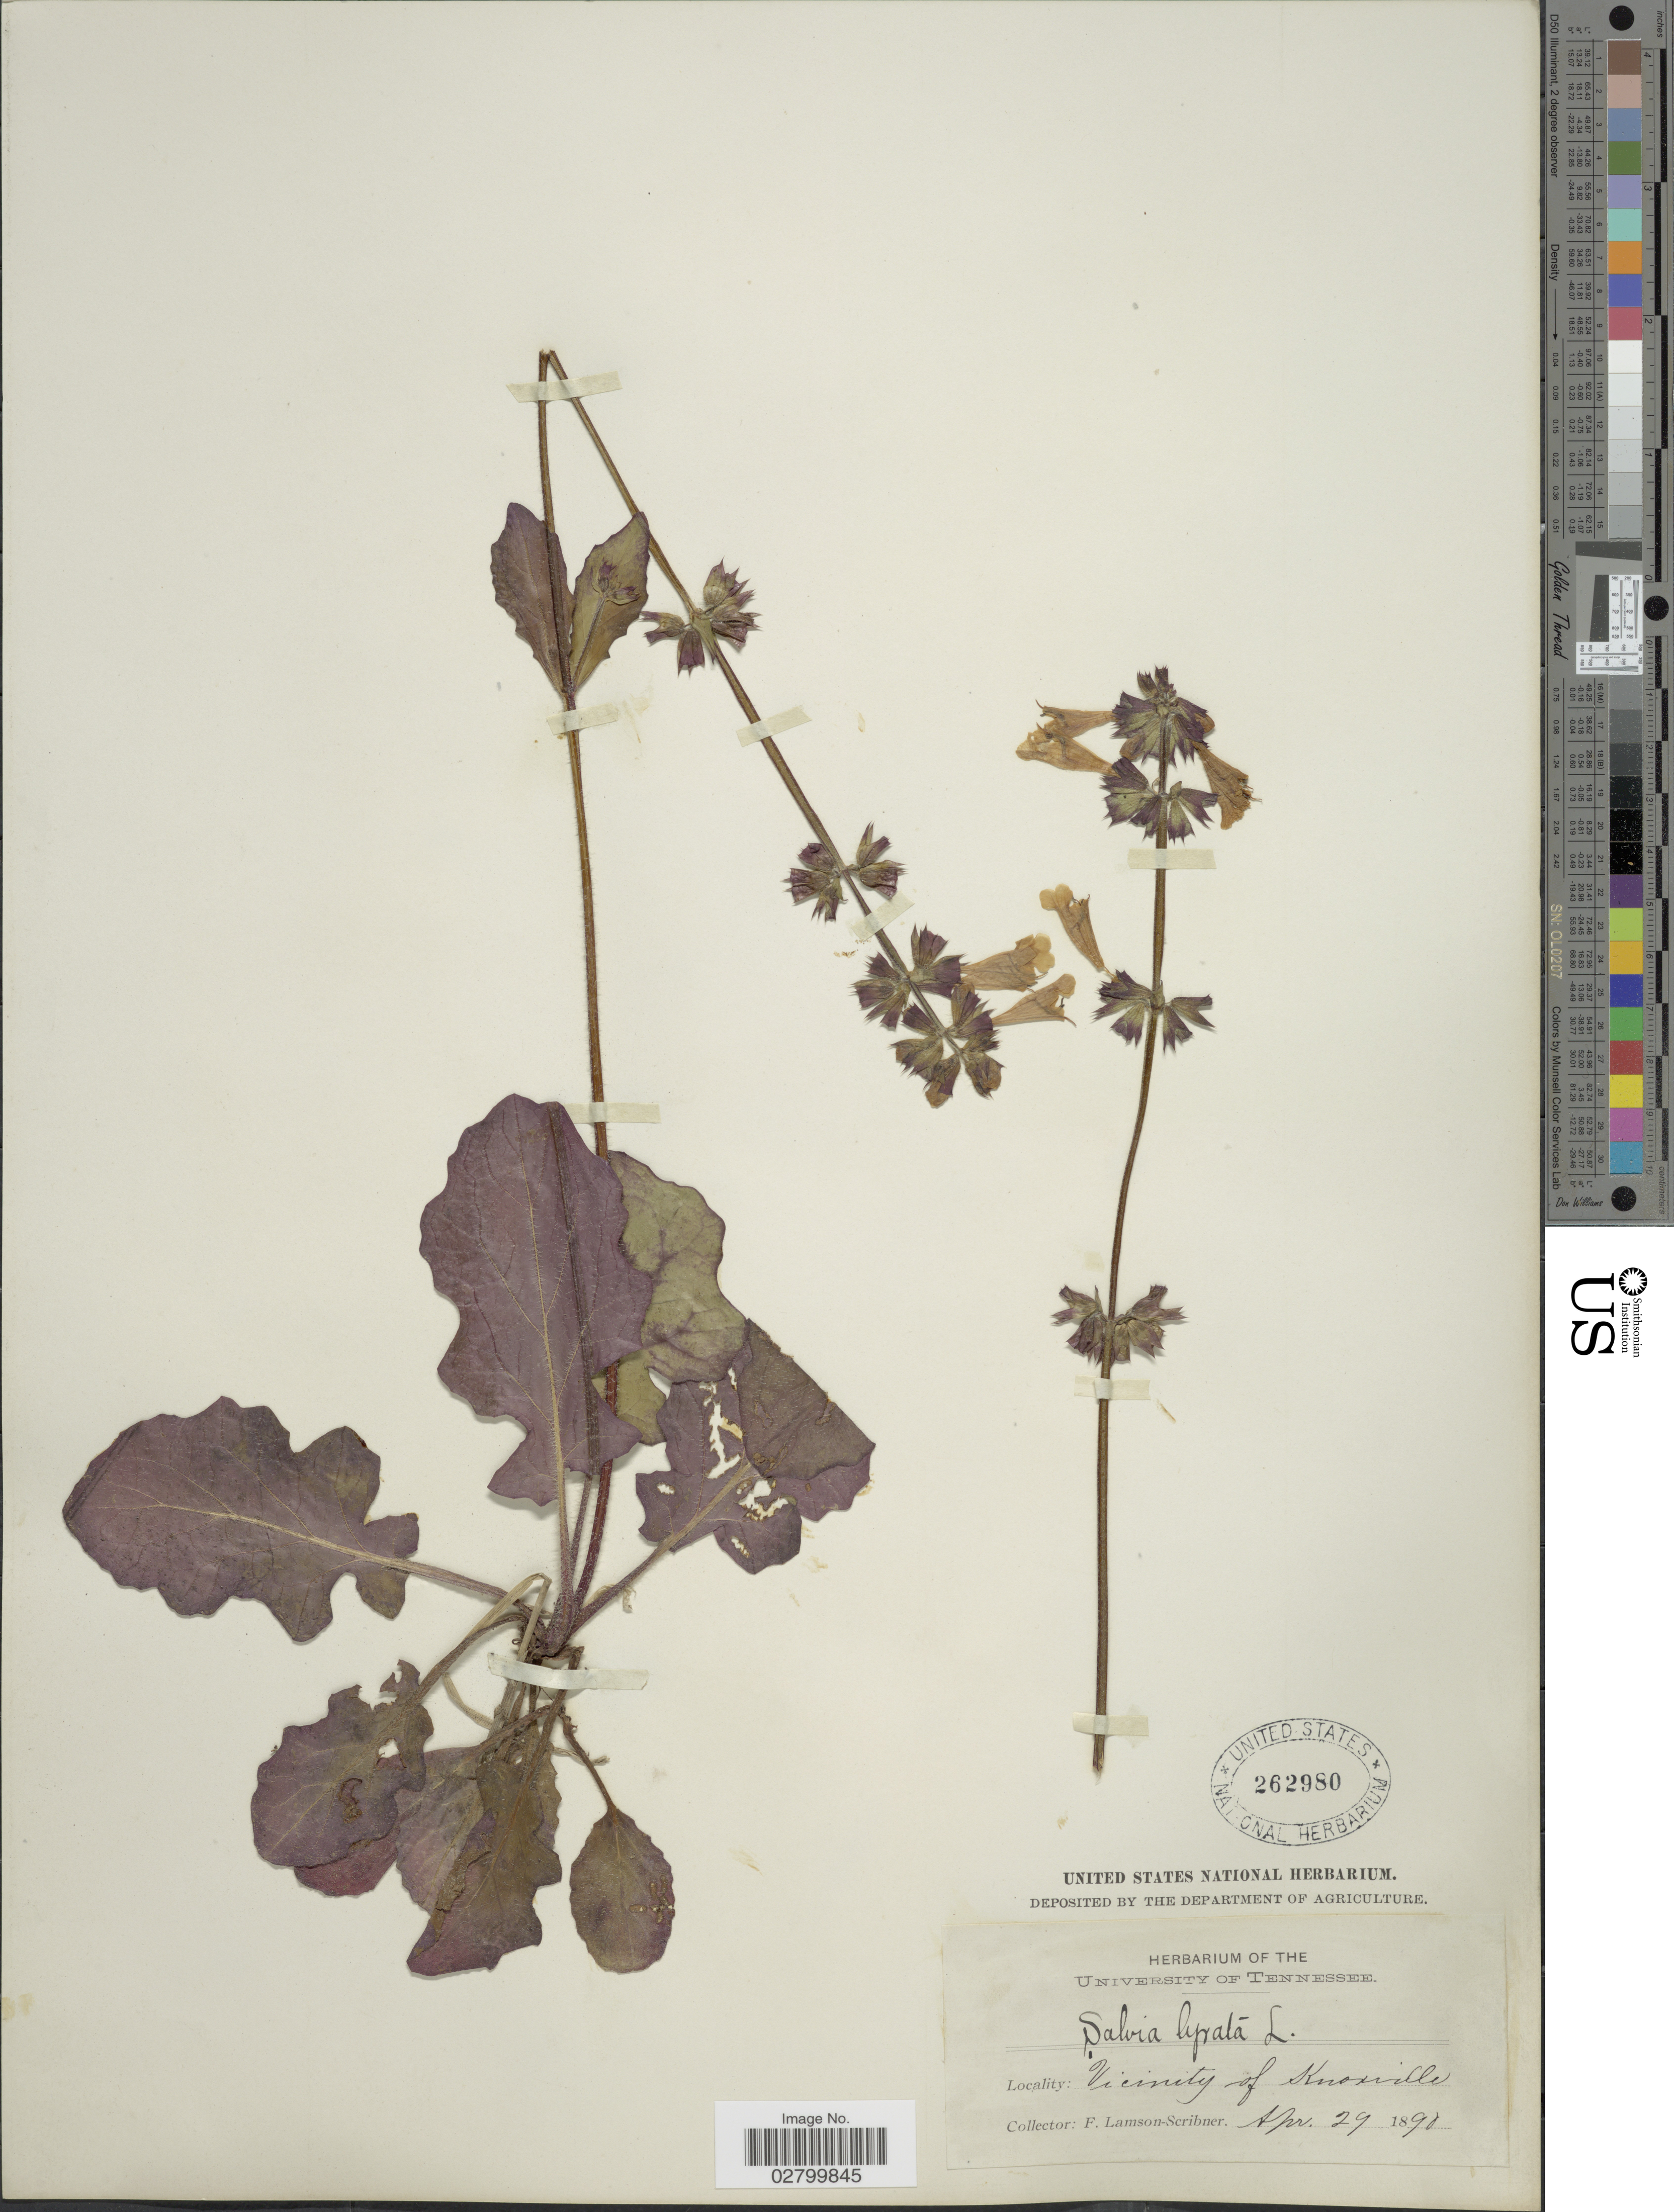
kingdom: Plantae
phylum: Tracheophyta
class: Magnoliopsida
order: Lamiales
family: Lamiaceae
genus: Salvia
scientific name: Salvia lyrata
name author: L.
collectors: F. Lamson-Scribner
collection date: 1890-04-29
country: United States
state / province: Tennessee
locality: Vicinity of Knoxville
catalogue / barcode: US 262980